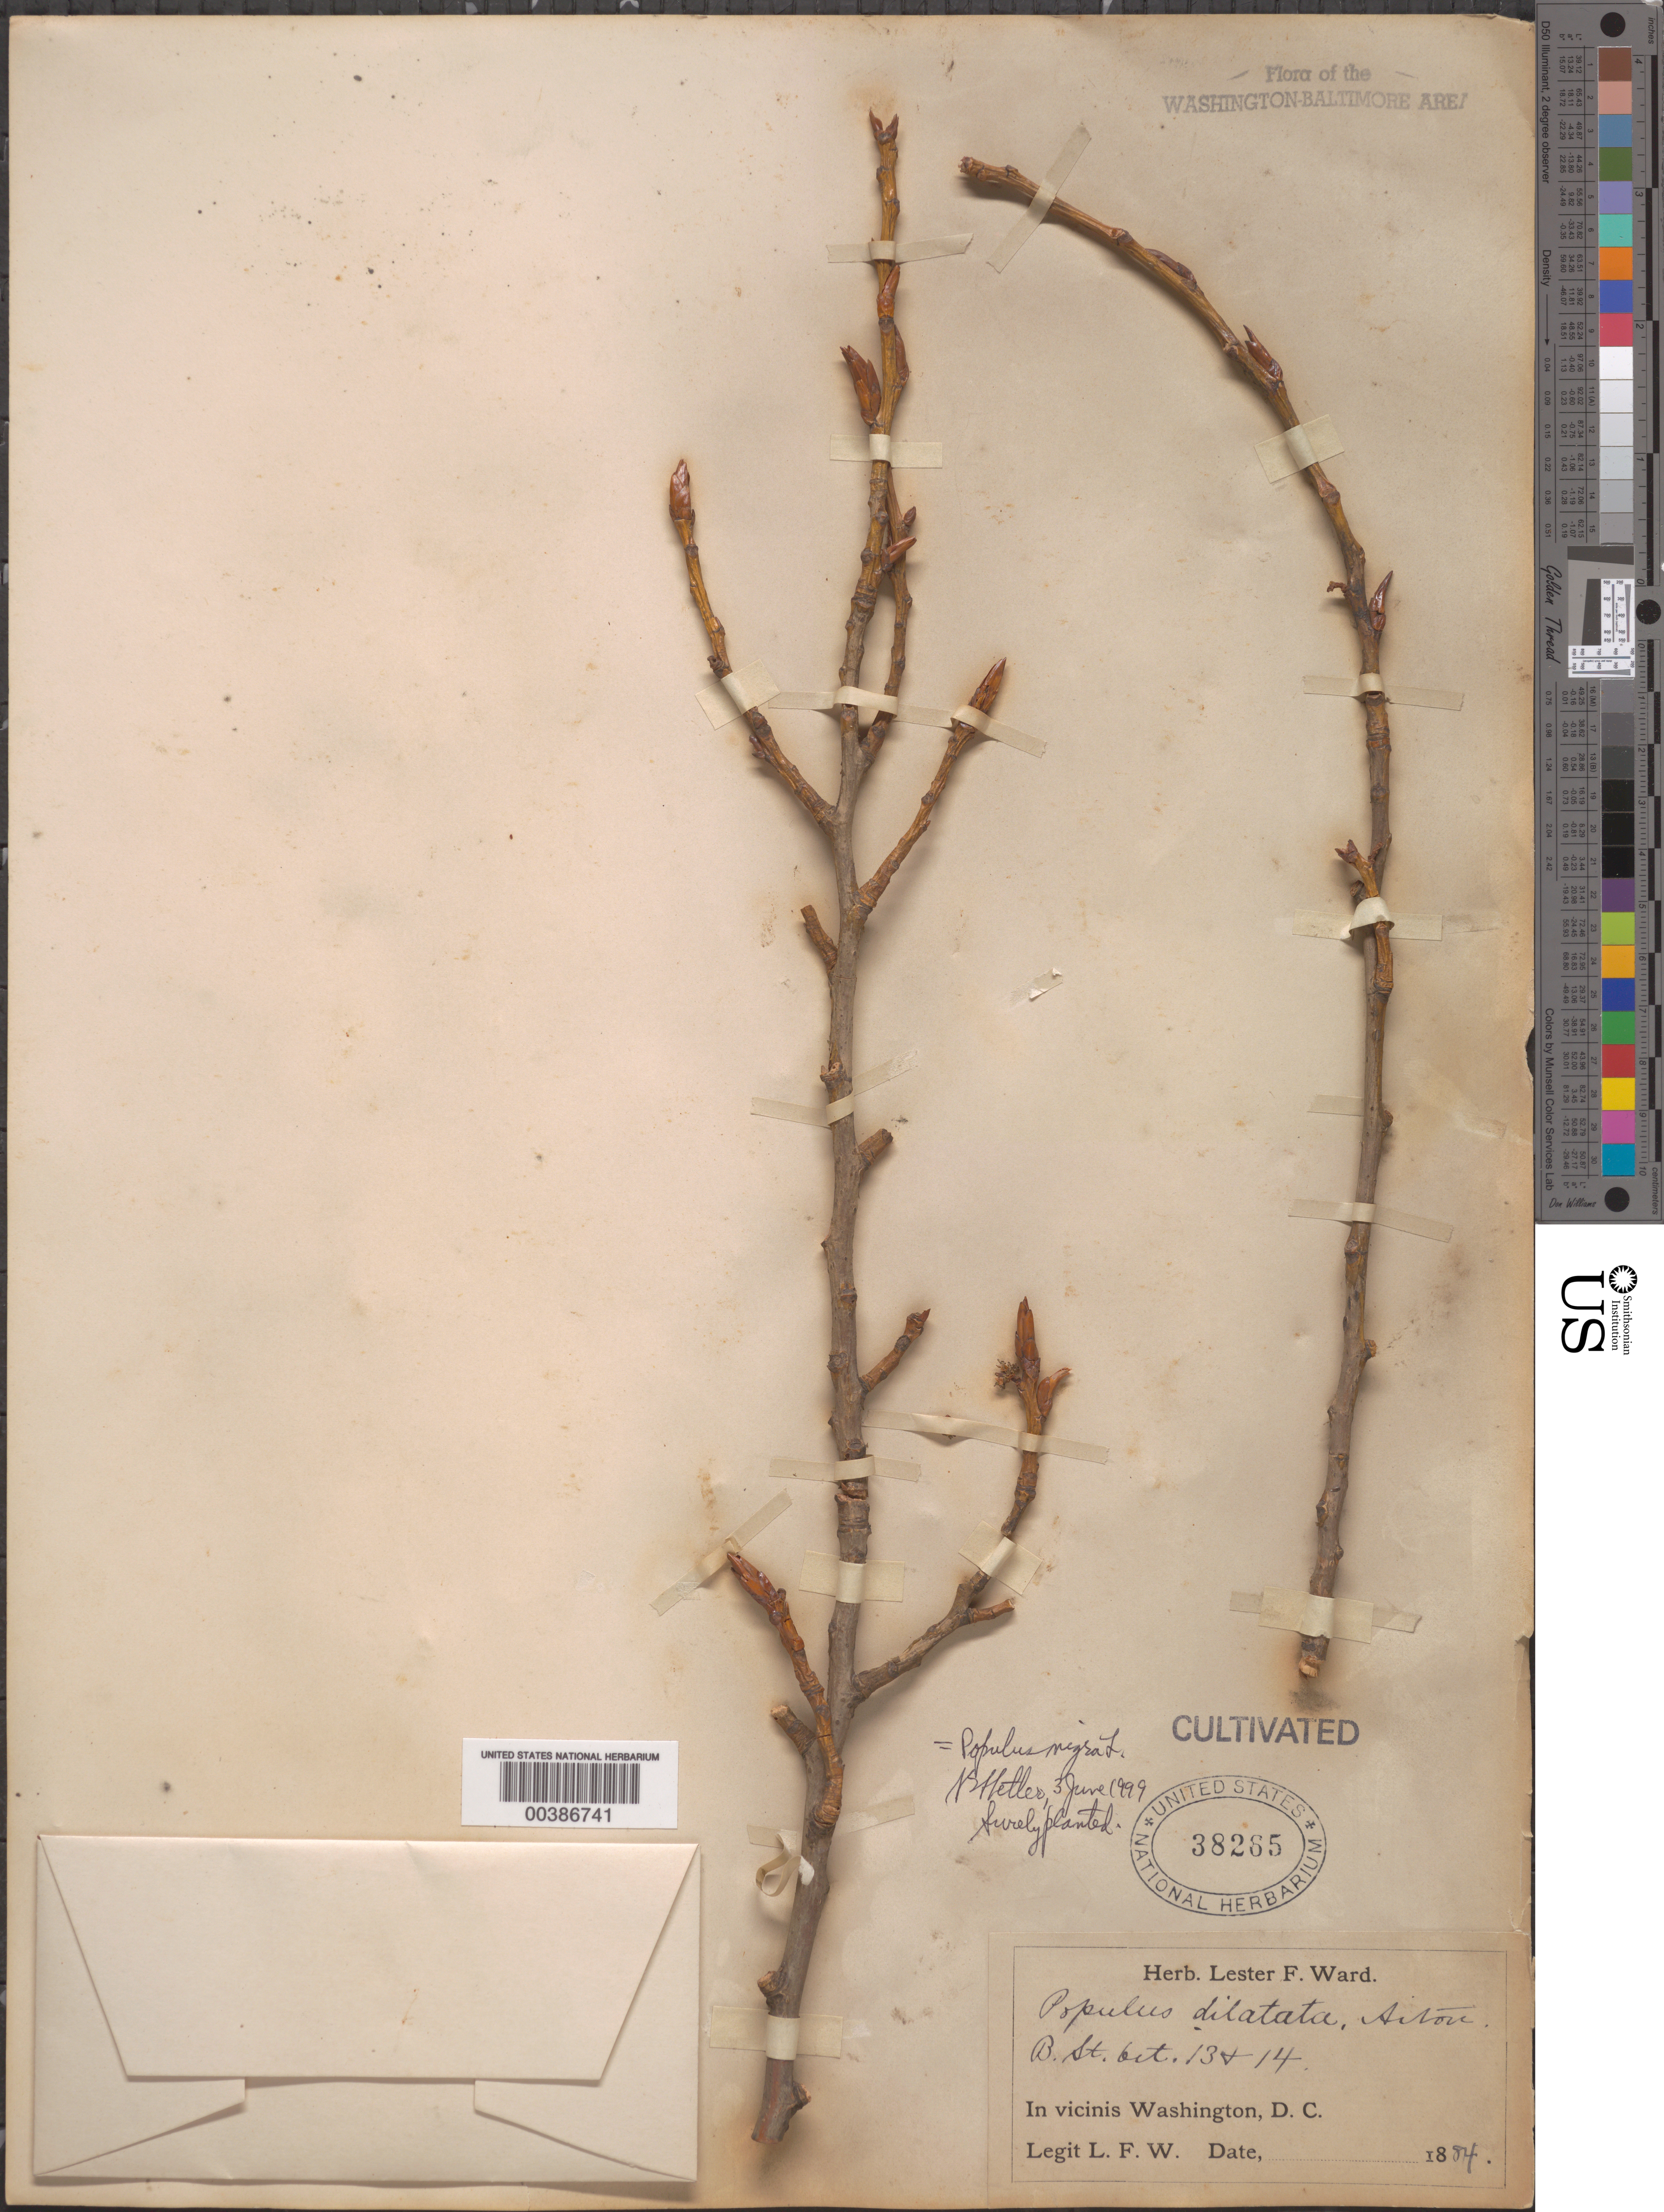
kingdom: Plantae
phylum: Tracheophyta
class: Magnoliopsida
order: Malpighiales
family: Salicaceae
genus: Populus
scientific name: Populus nigra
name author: L.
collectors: L. F. Ward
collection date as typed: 1884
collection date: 1884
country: United States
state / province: District of Columbia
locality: B. St. between 13th and 14th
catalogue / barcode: US 38265